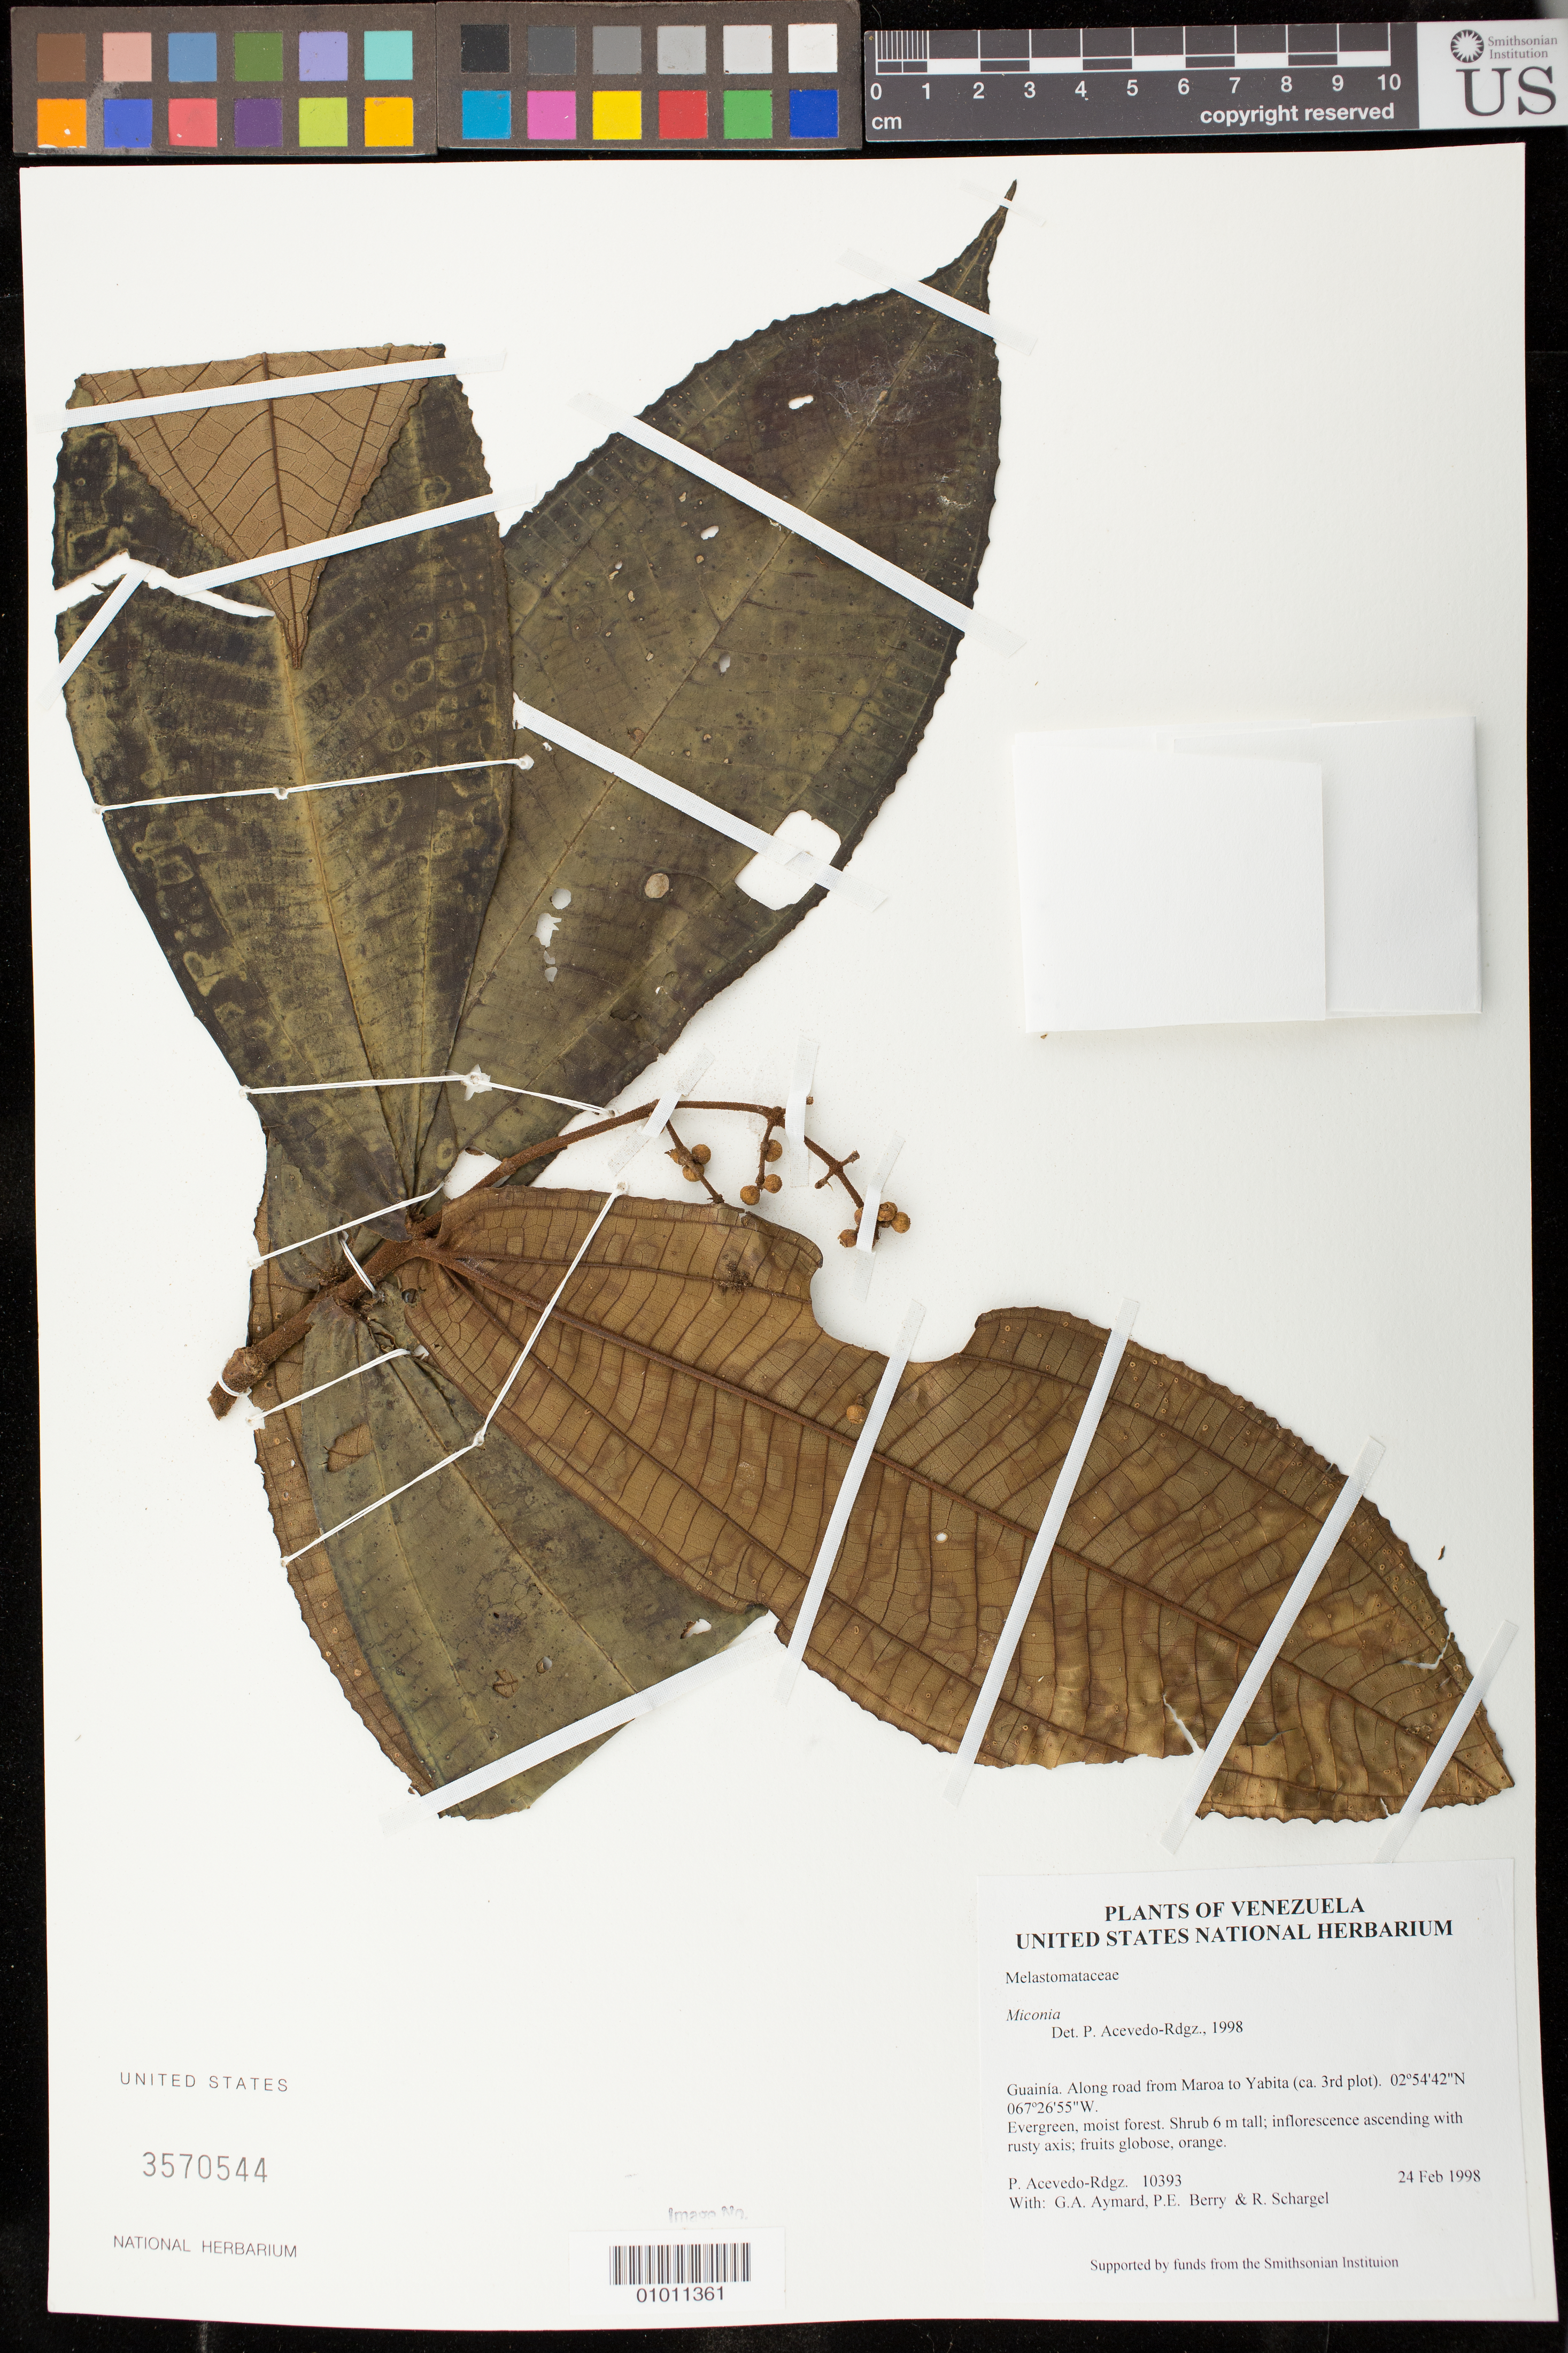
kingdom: Plantae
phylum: Tracheophyta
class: Magnoliopsida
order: Myrtales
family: Melastomataceae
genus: Miconia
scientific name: Miconia sp.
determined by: Acevedo-Rodríguez, P., (BOT), Smithsonian Institution - National Museum of Natural History (UNITED STATES)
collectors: P. Acevedo-Rodr., G. A. Aymard, P. E. Berry & R. Schargel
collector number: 10393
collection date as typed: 24 Feb 1998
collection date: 1998-02-24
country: Venezuela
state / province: Amazonas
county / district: Maroa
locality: Along road from Maroa to Yabita (ca. 3rd plot).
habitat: Evergreen, moist forest.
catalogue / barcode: US 3570544